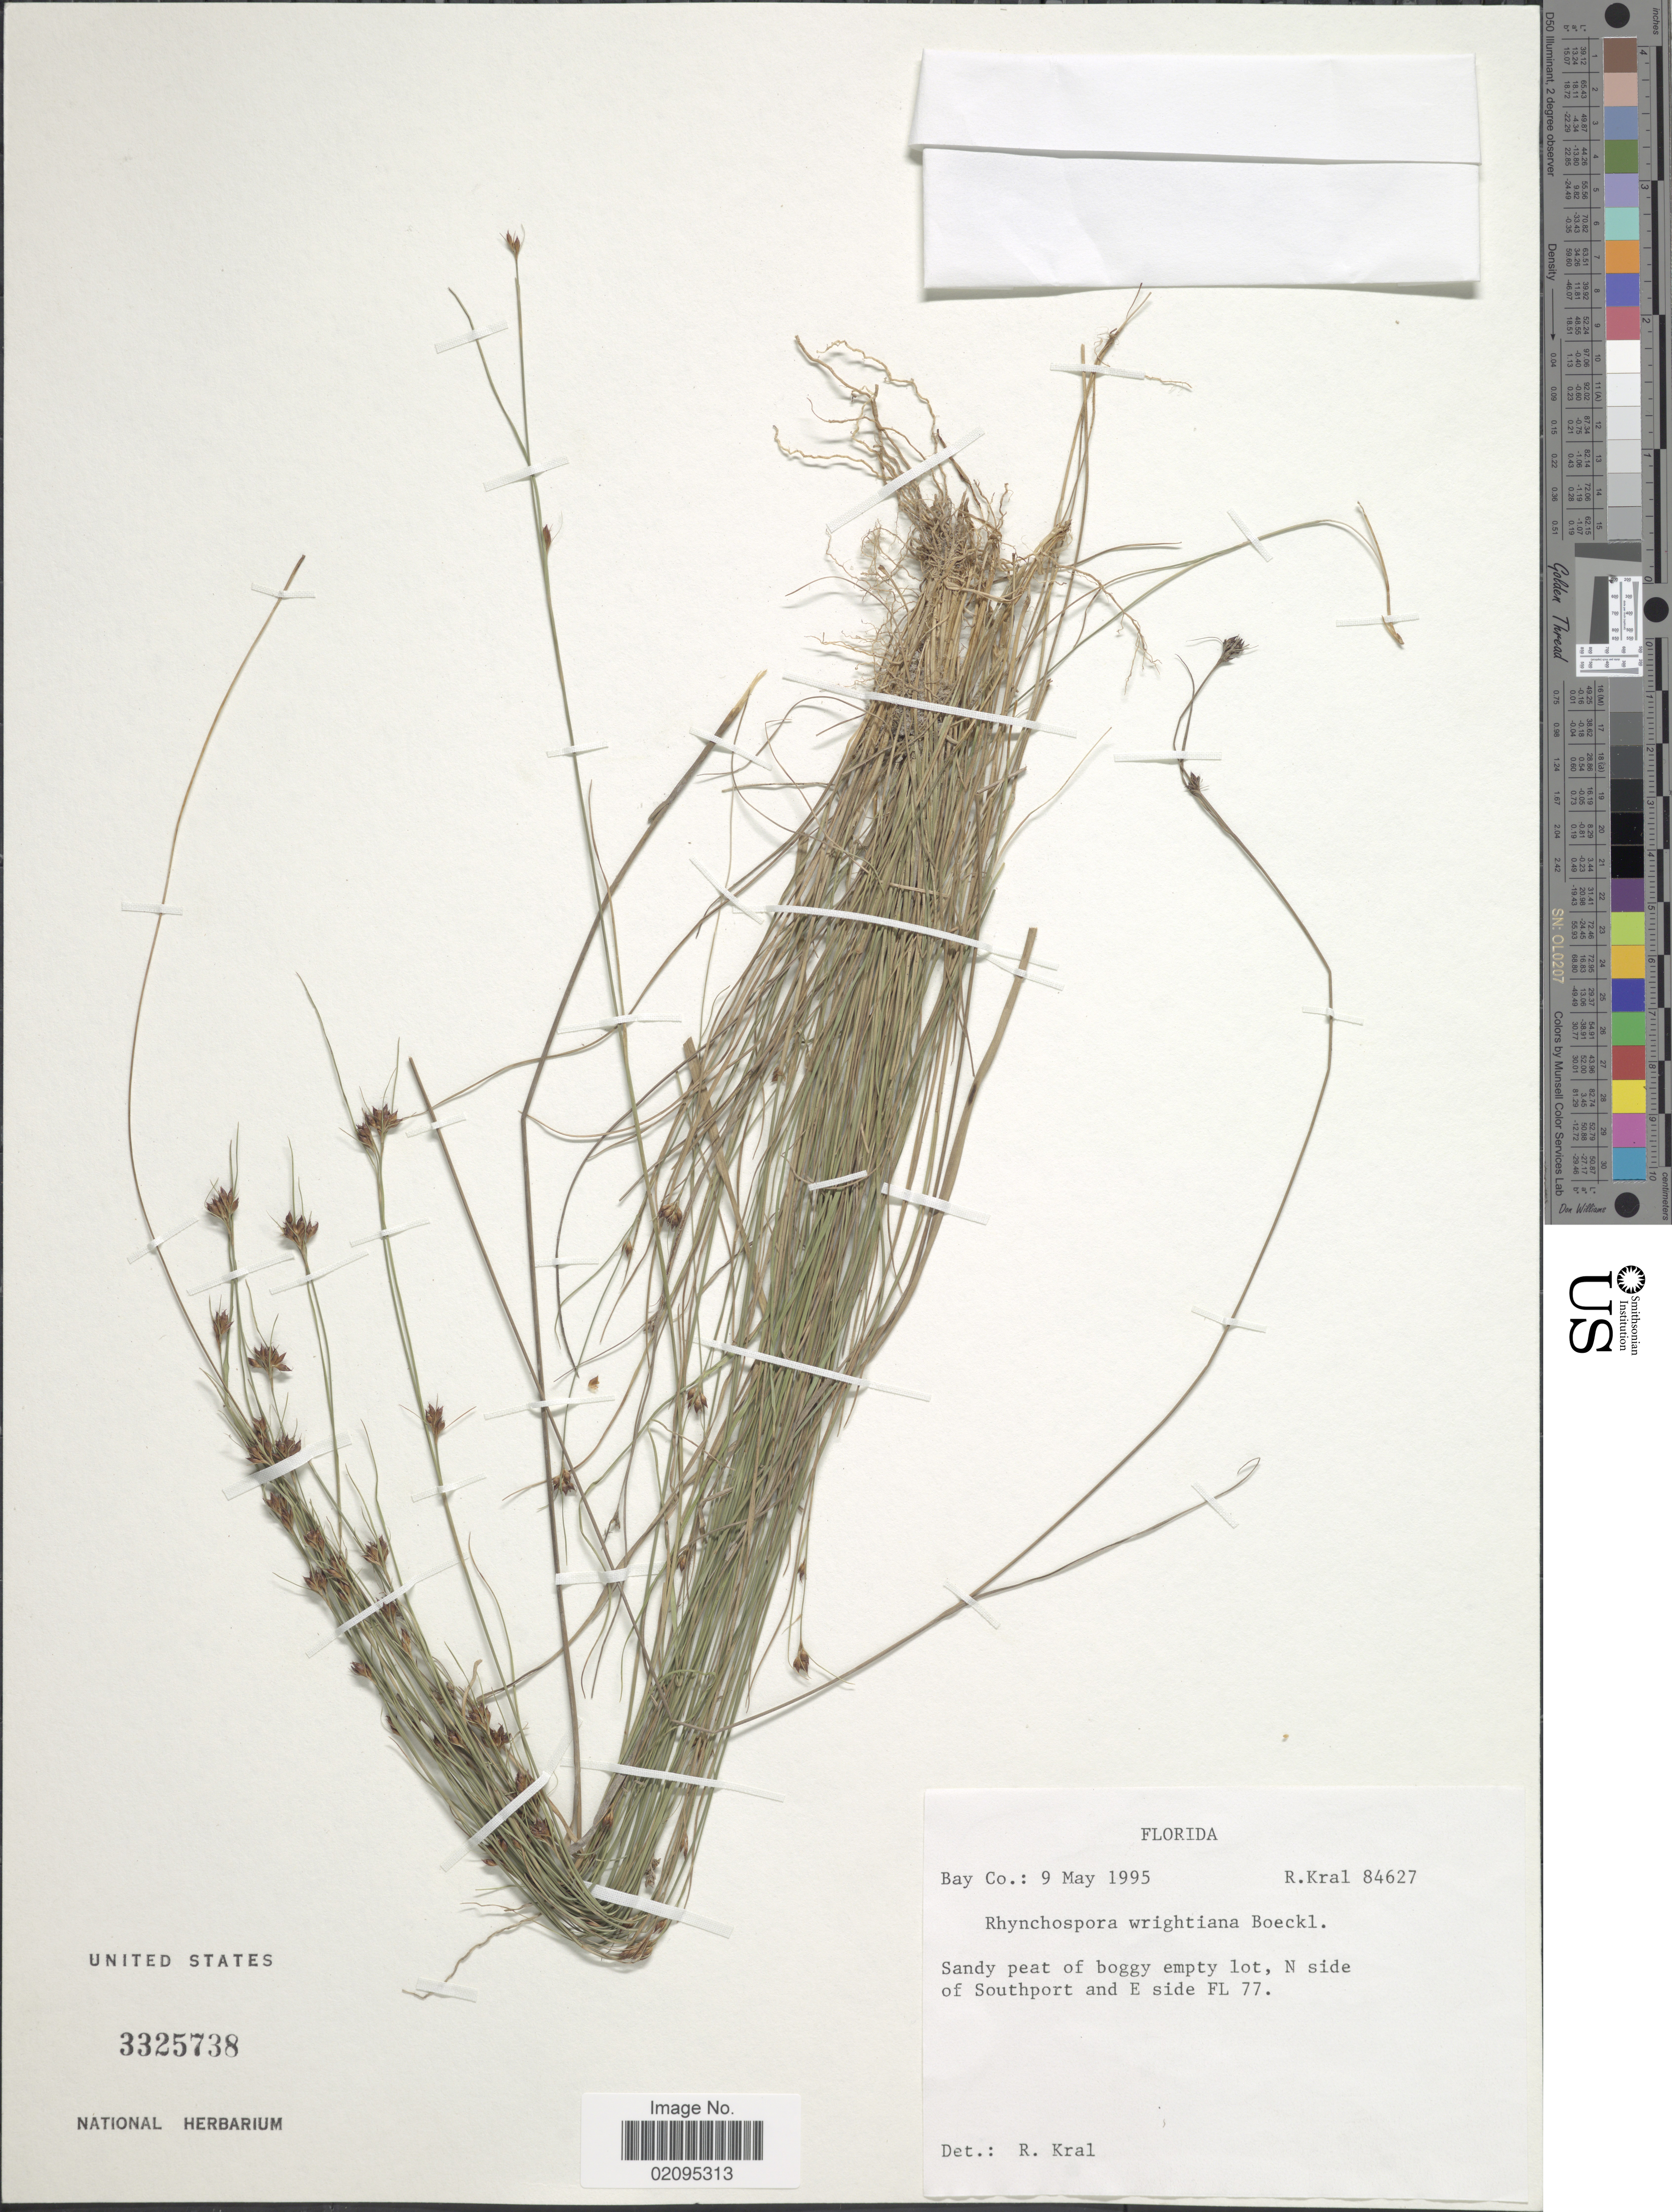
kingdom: Plantae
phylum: Tracheophyta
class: Liliopsida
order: Poales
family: Cyperaceae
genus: Rhynchospora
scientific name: Rhynchospora wrightiana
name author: Boeckeler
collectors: R. Kral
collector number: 84627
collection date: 1995-05-09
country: United States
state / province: Florida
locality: Bay Co., sandy peat of boggy empty lot, N side of Soutport and E side FL 77.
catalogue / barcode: US 3325738